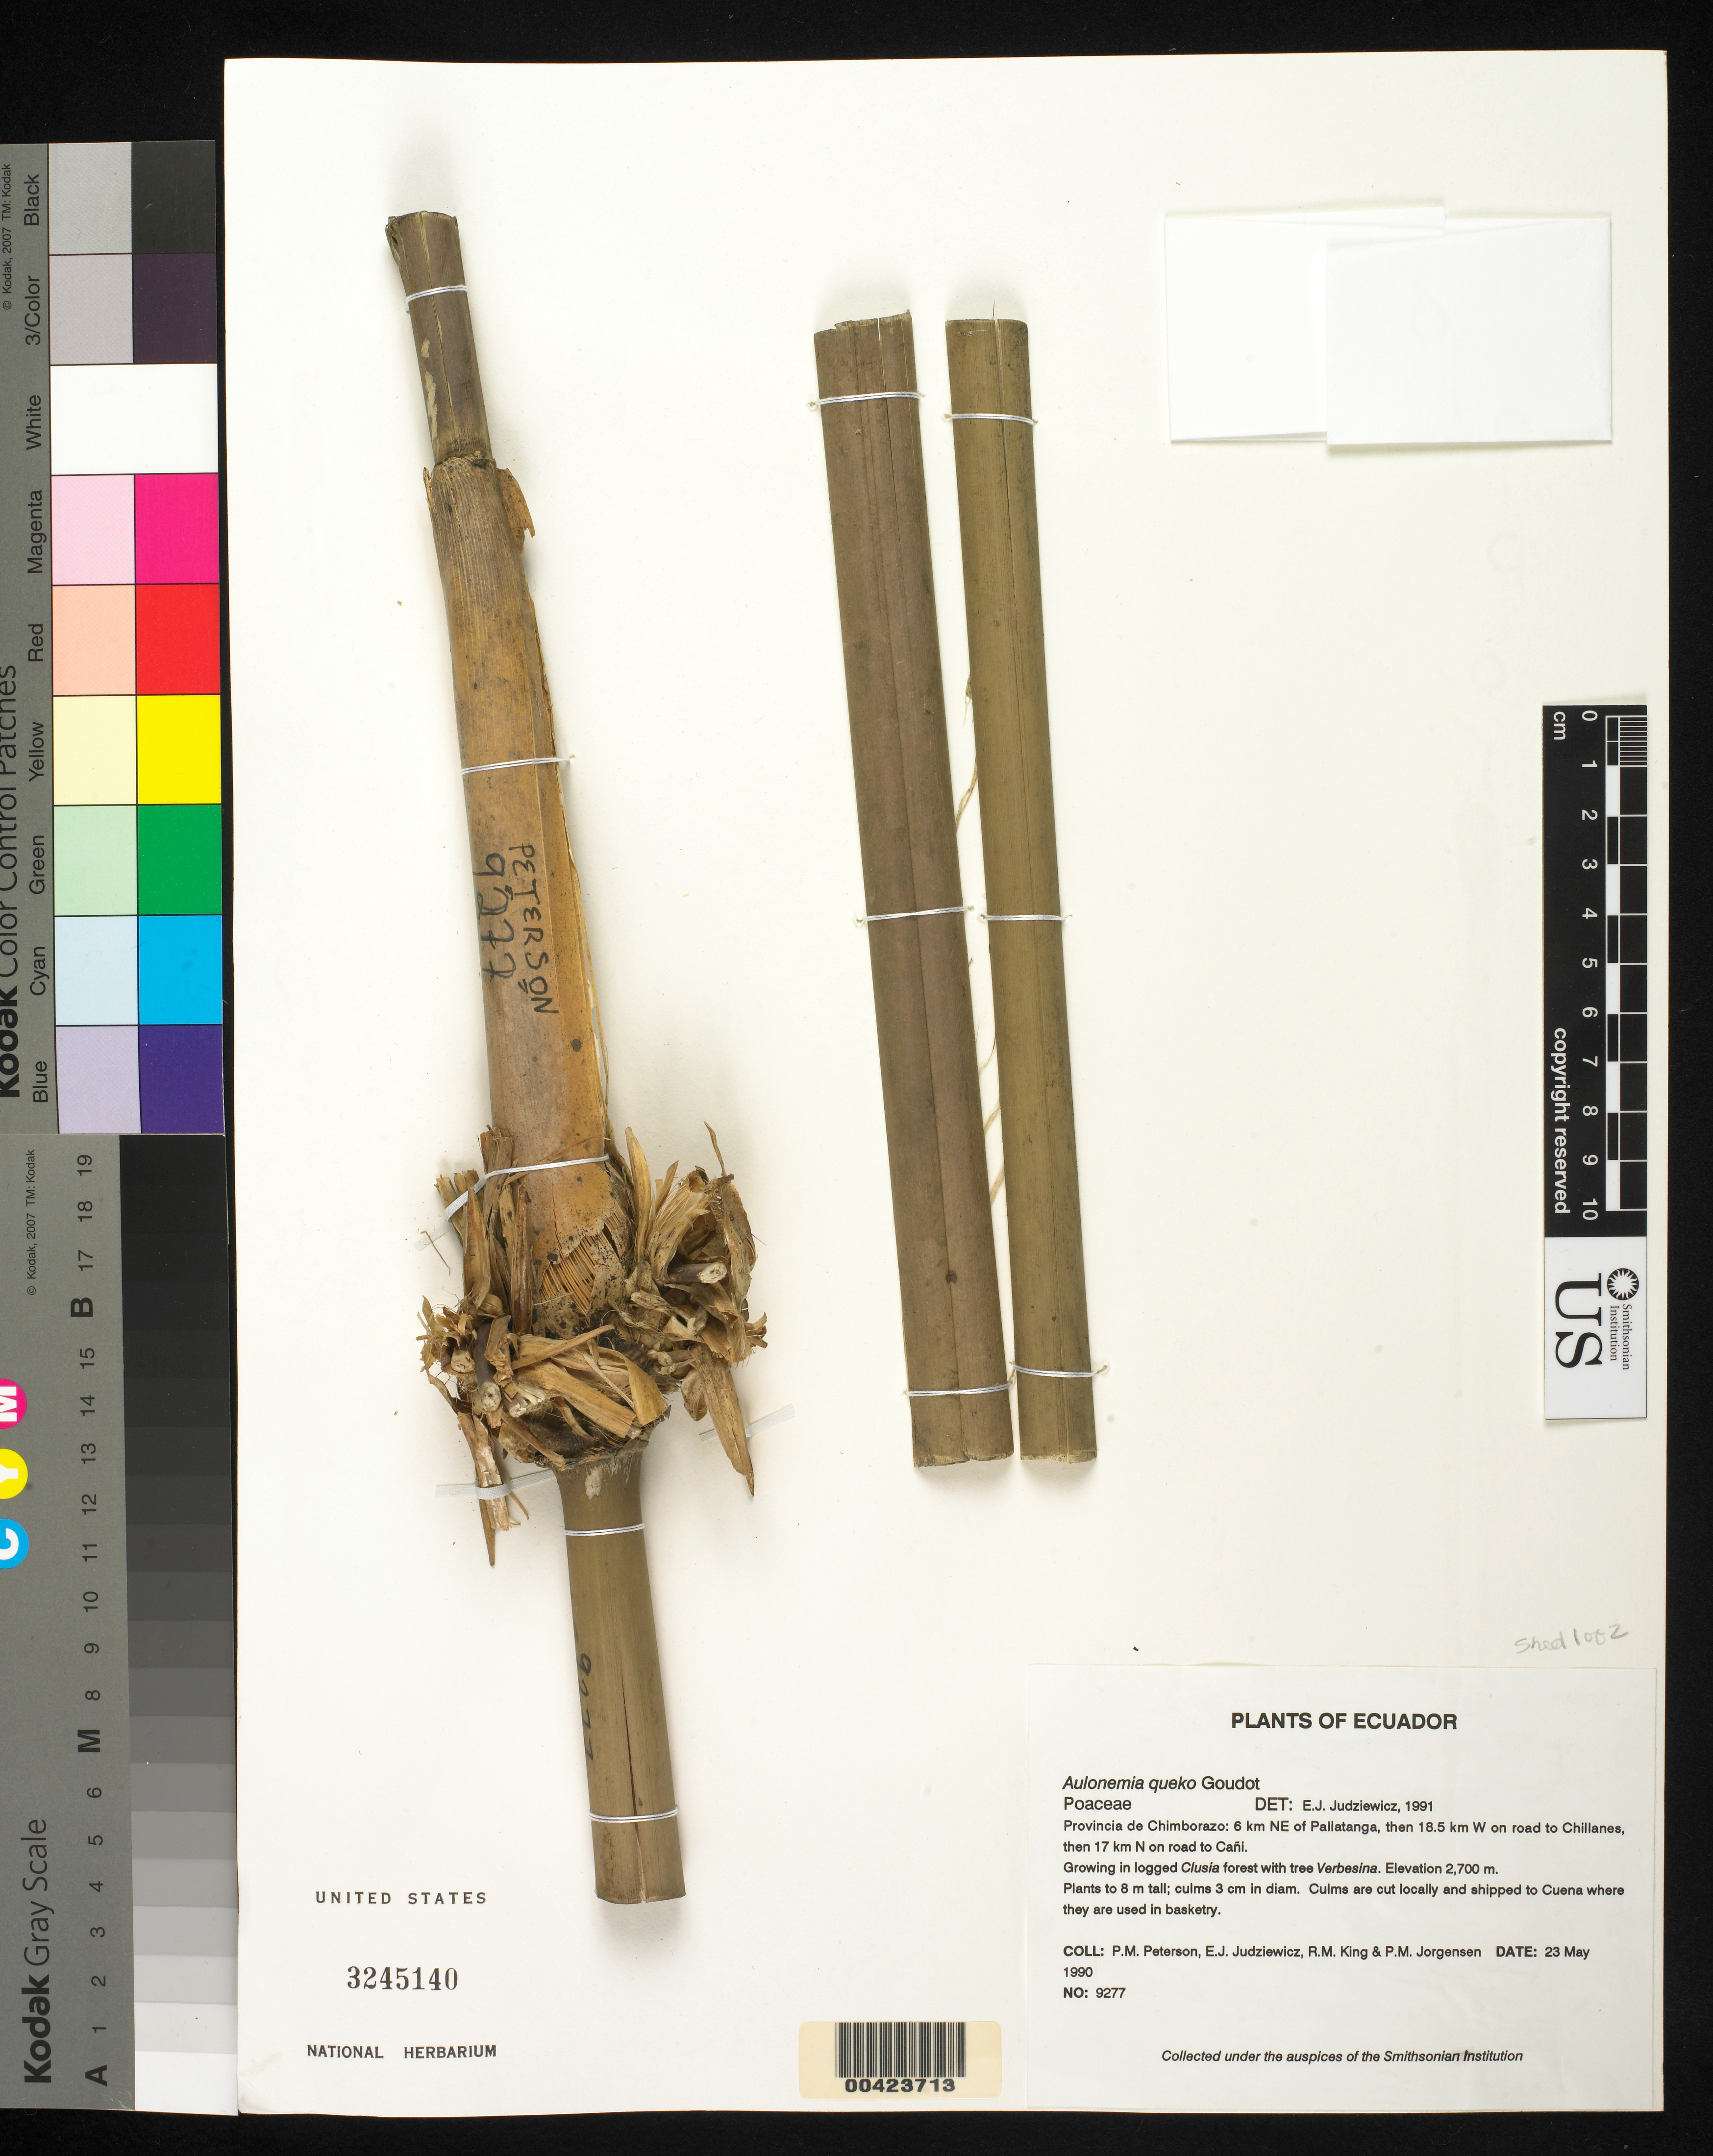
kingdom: Plantae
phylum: Tracheophyta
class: Liliopsida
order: Poales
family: Poaceae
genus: Aulonemia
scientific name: Aulonemia queko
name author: Goudot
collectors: P. M. Peterson, E. J. Judziewicz, R. M. King & P. M. Jørgensen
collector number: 09277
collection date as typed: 23 May 1990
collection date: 1990-05-23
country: Ecuador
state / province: Chimborazo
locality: Cani, road to; 6 km NE of Pallatanga, then 18.5 km w on road to Chillanes then 17 km N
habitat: Growing in logged Clusia forest with tree Verbesina.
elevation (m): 2700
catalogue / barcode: US 3245140